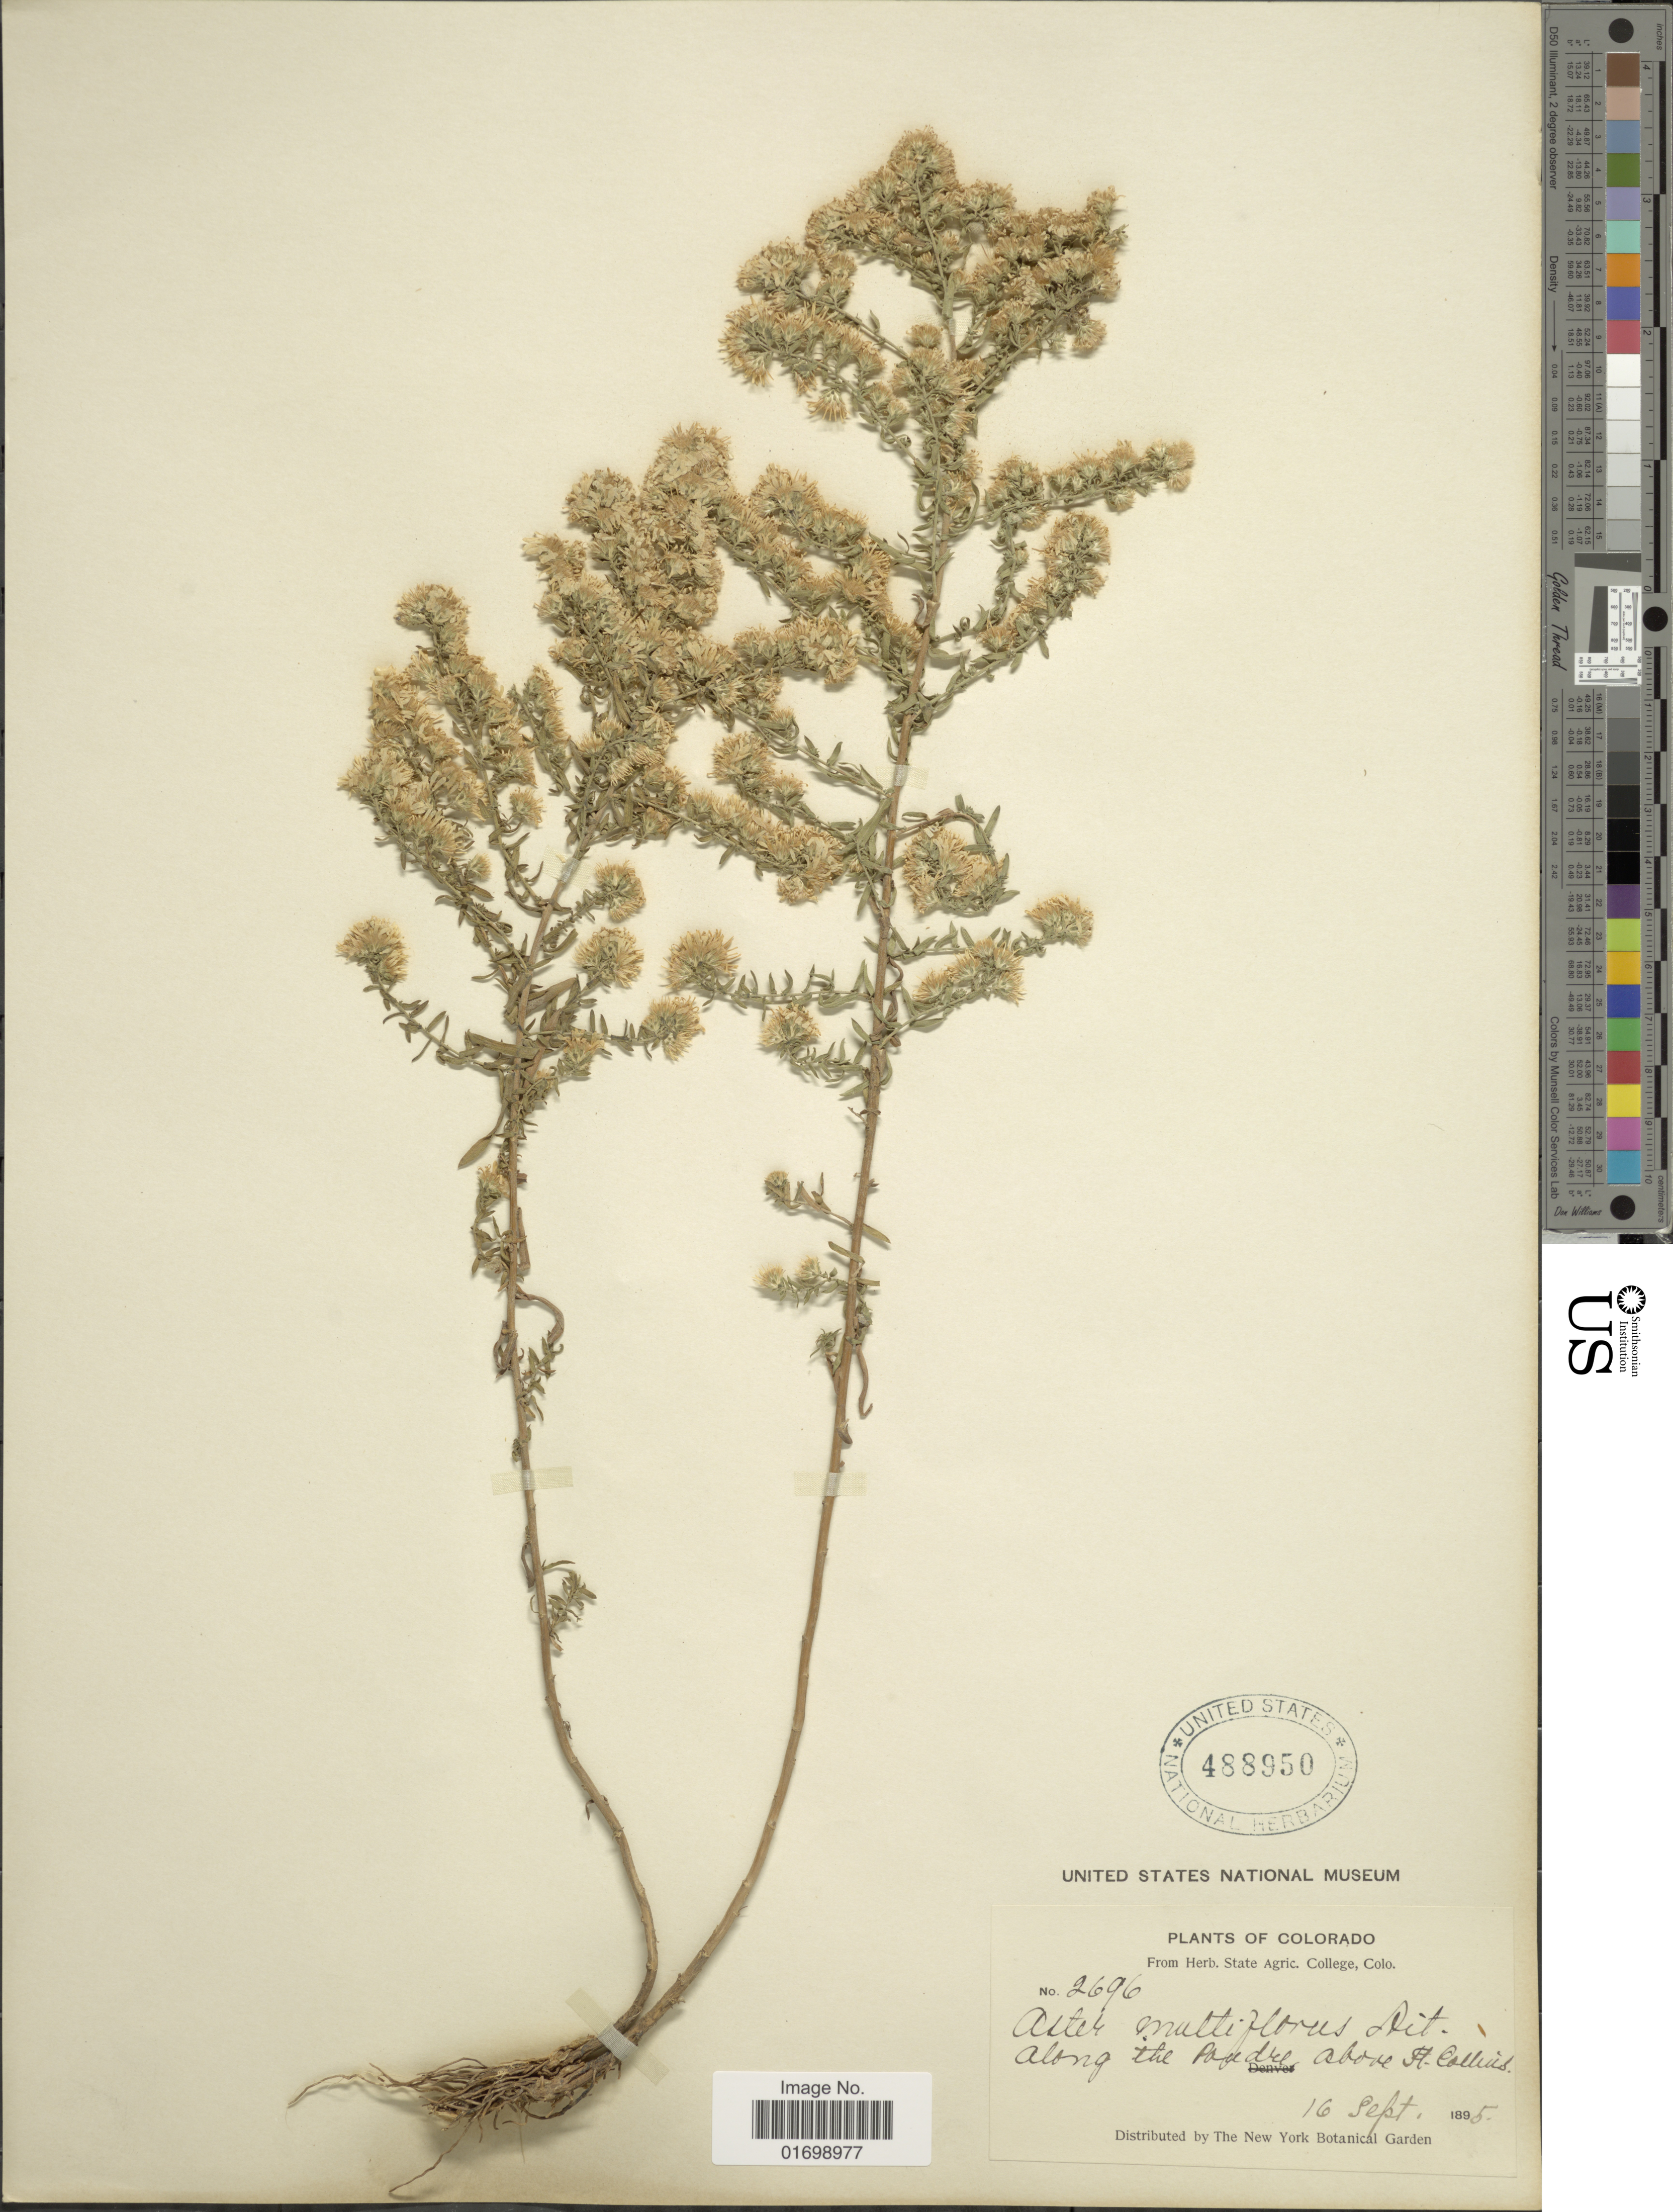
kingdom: Plantae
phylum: Tracheophyta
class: Magnoliopsida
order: Asterales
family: Asteraceae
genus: Symphyotrichum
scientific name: Symphyotrichum ericoides var. ericoides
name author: (L.) G.L. Nesom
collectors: ex herb. State Agric. College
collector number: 2696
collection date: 1895-09-16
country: United States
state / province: Colorado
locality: Along the Poudre, above Collins.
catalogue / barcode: US 488950